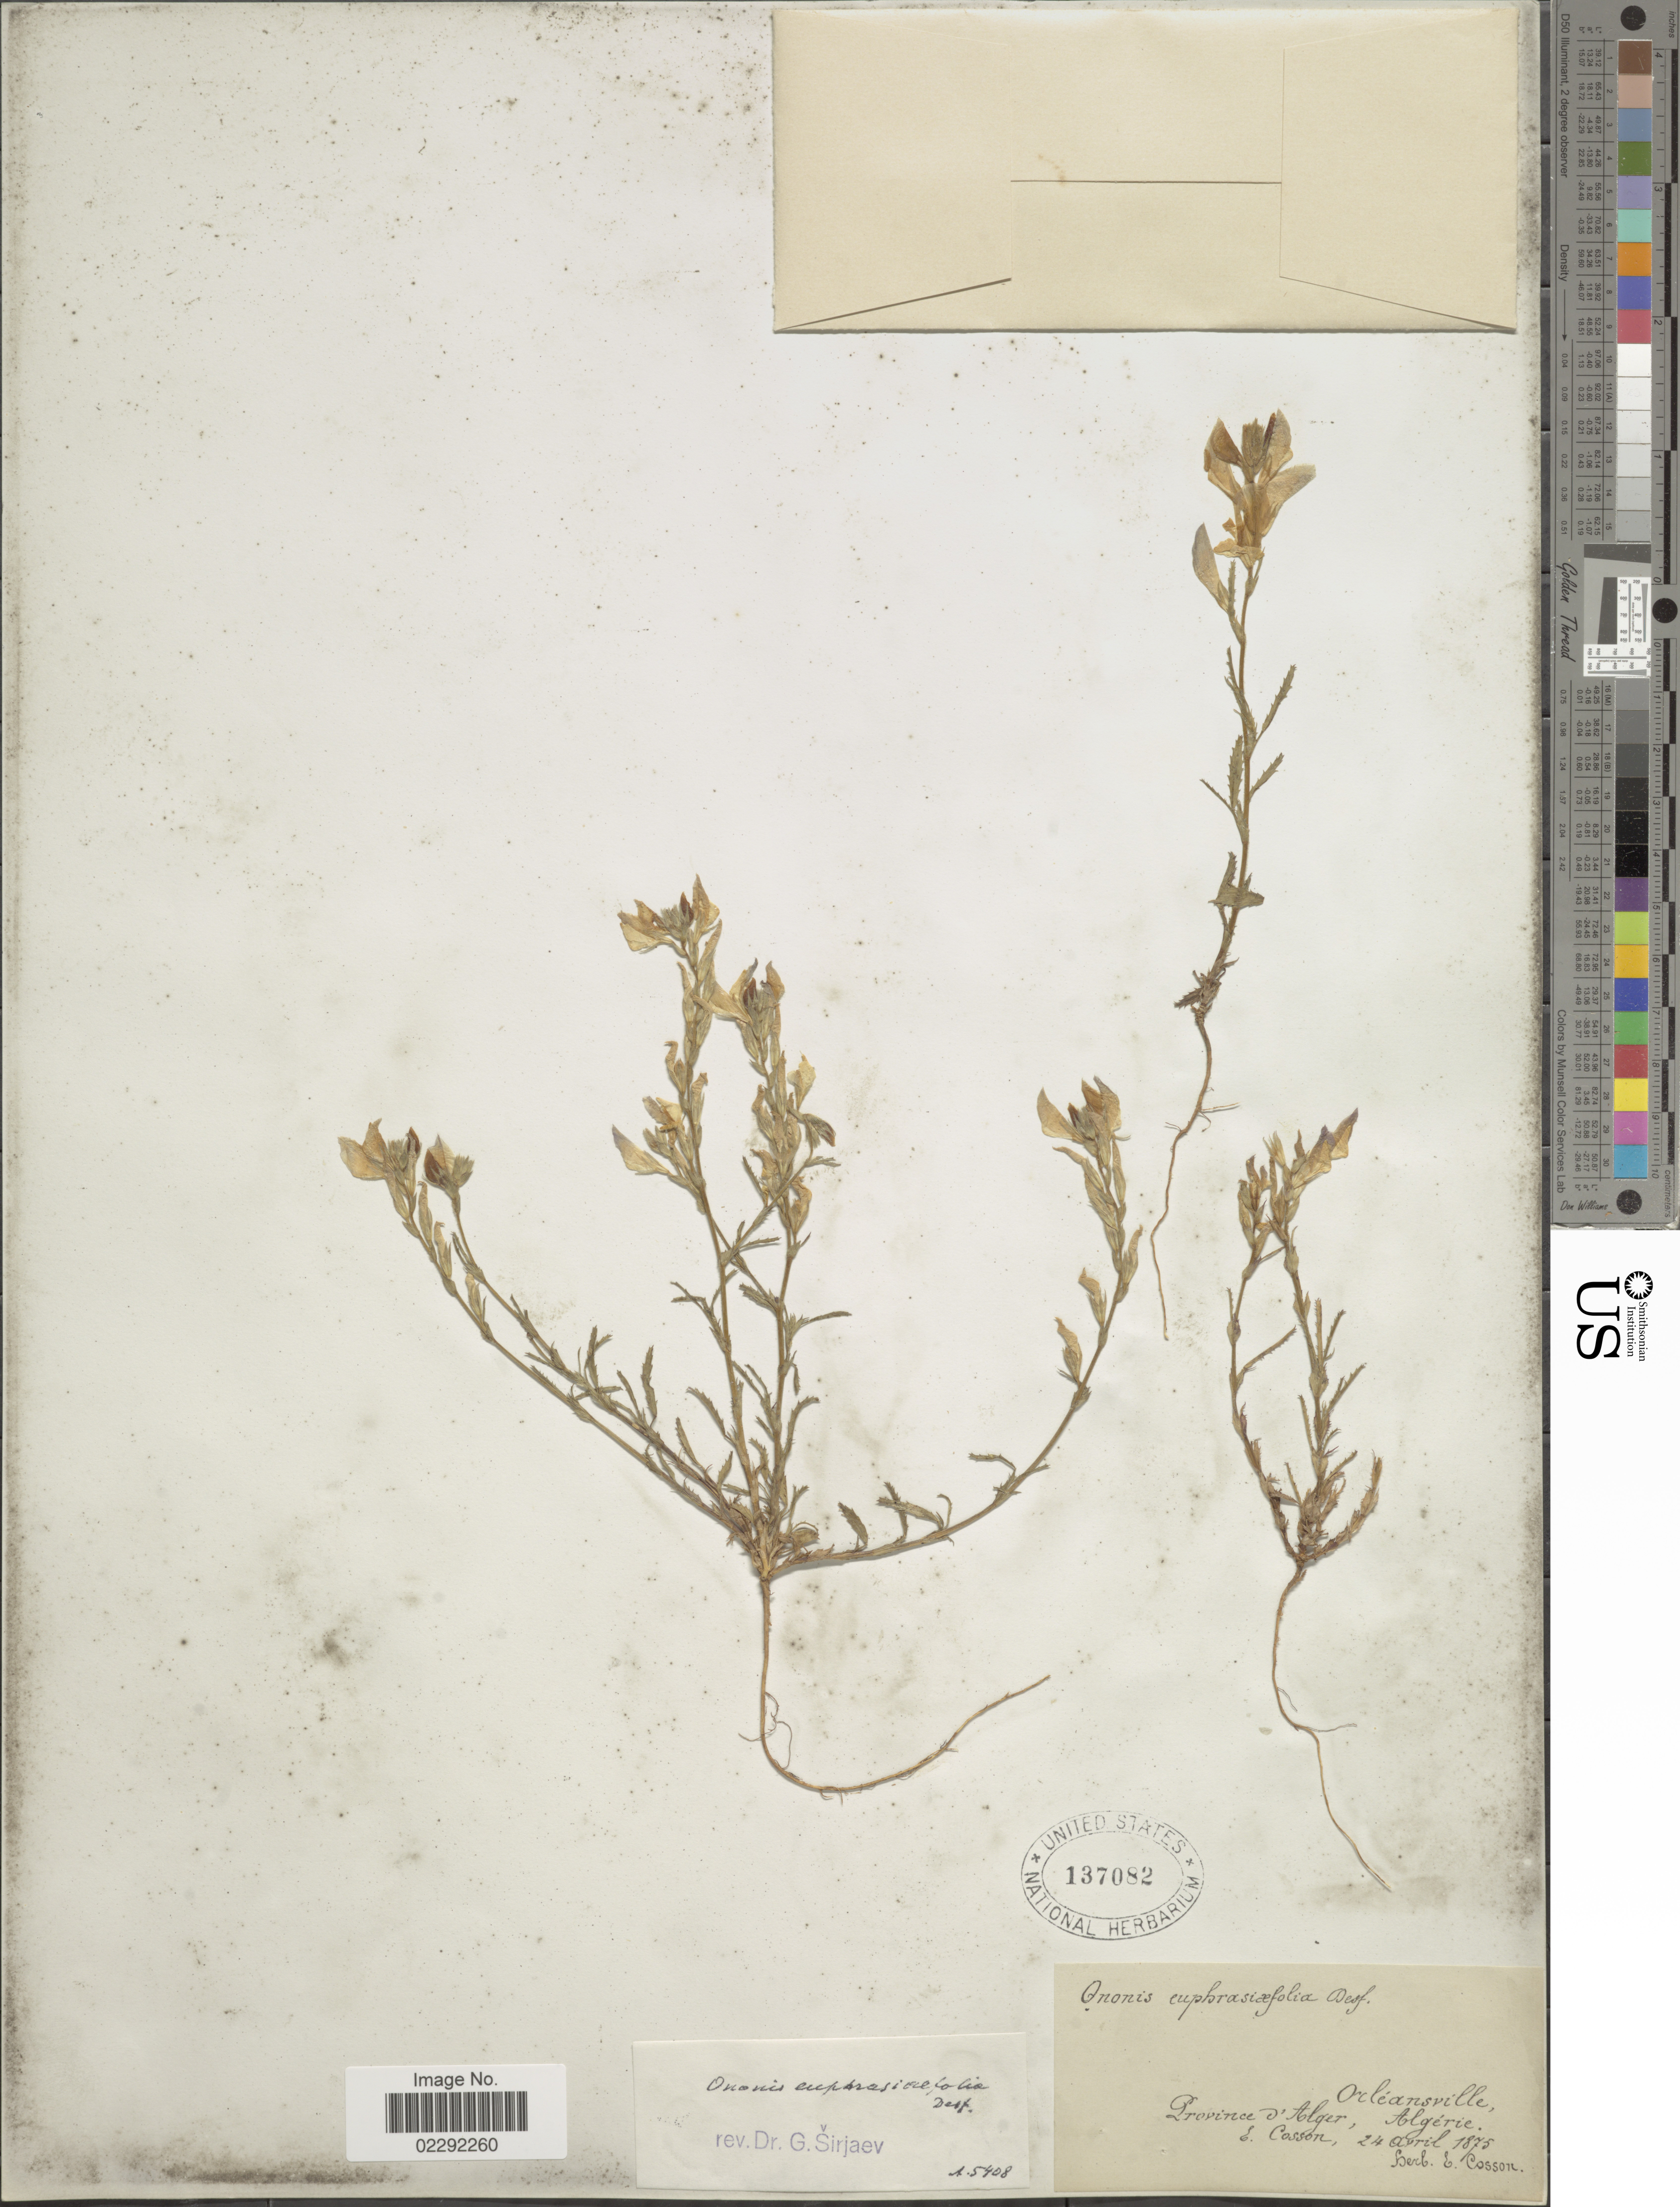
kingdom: Plantae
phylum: Tracheophyta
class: Magnoliopsida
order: Fabales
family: Fabaceae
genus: Ononis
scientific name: Ononis euphrasiifolia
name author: Desf.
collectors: E. Cosson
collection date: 1875-04-24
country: Algeria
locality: Orléansville, Province d'Alger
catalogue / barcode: US 137082